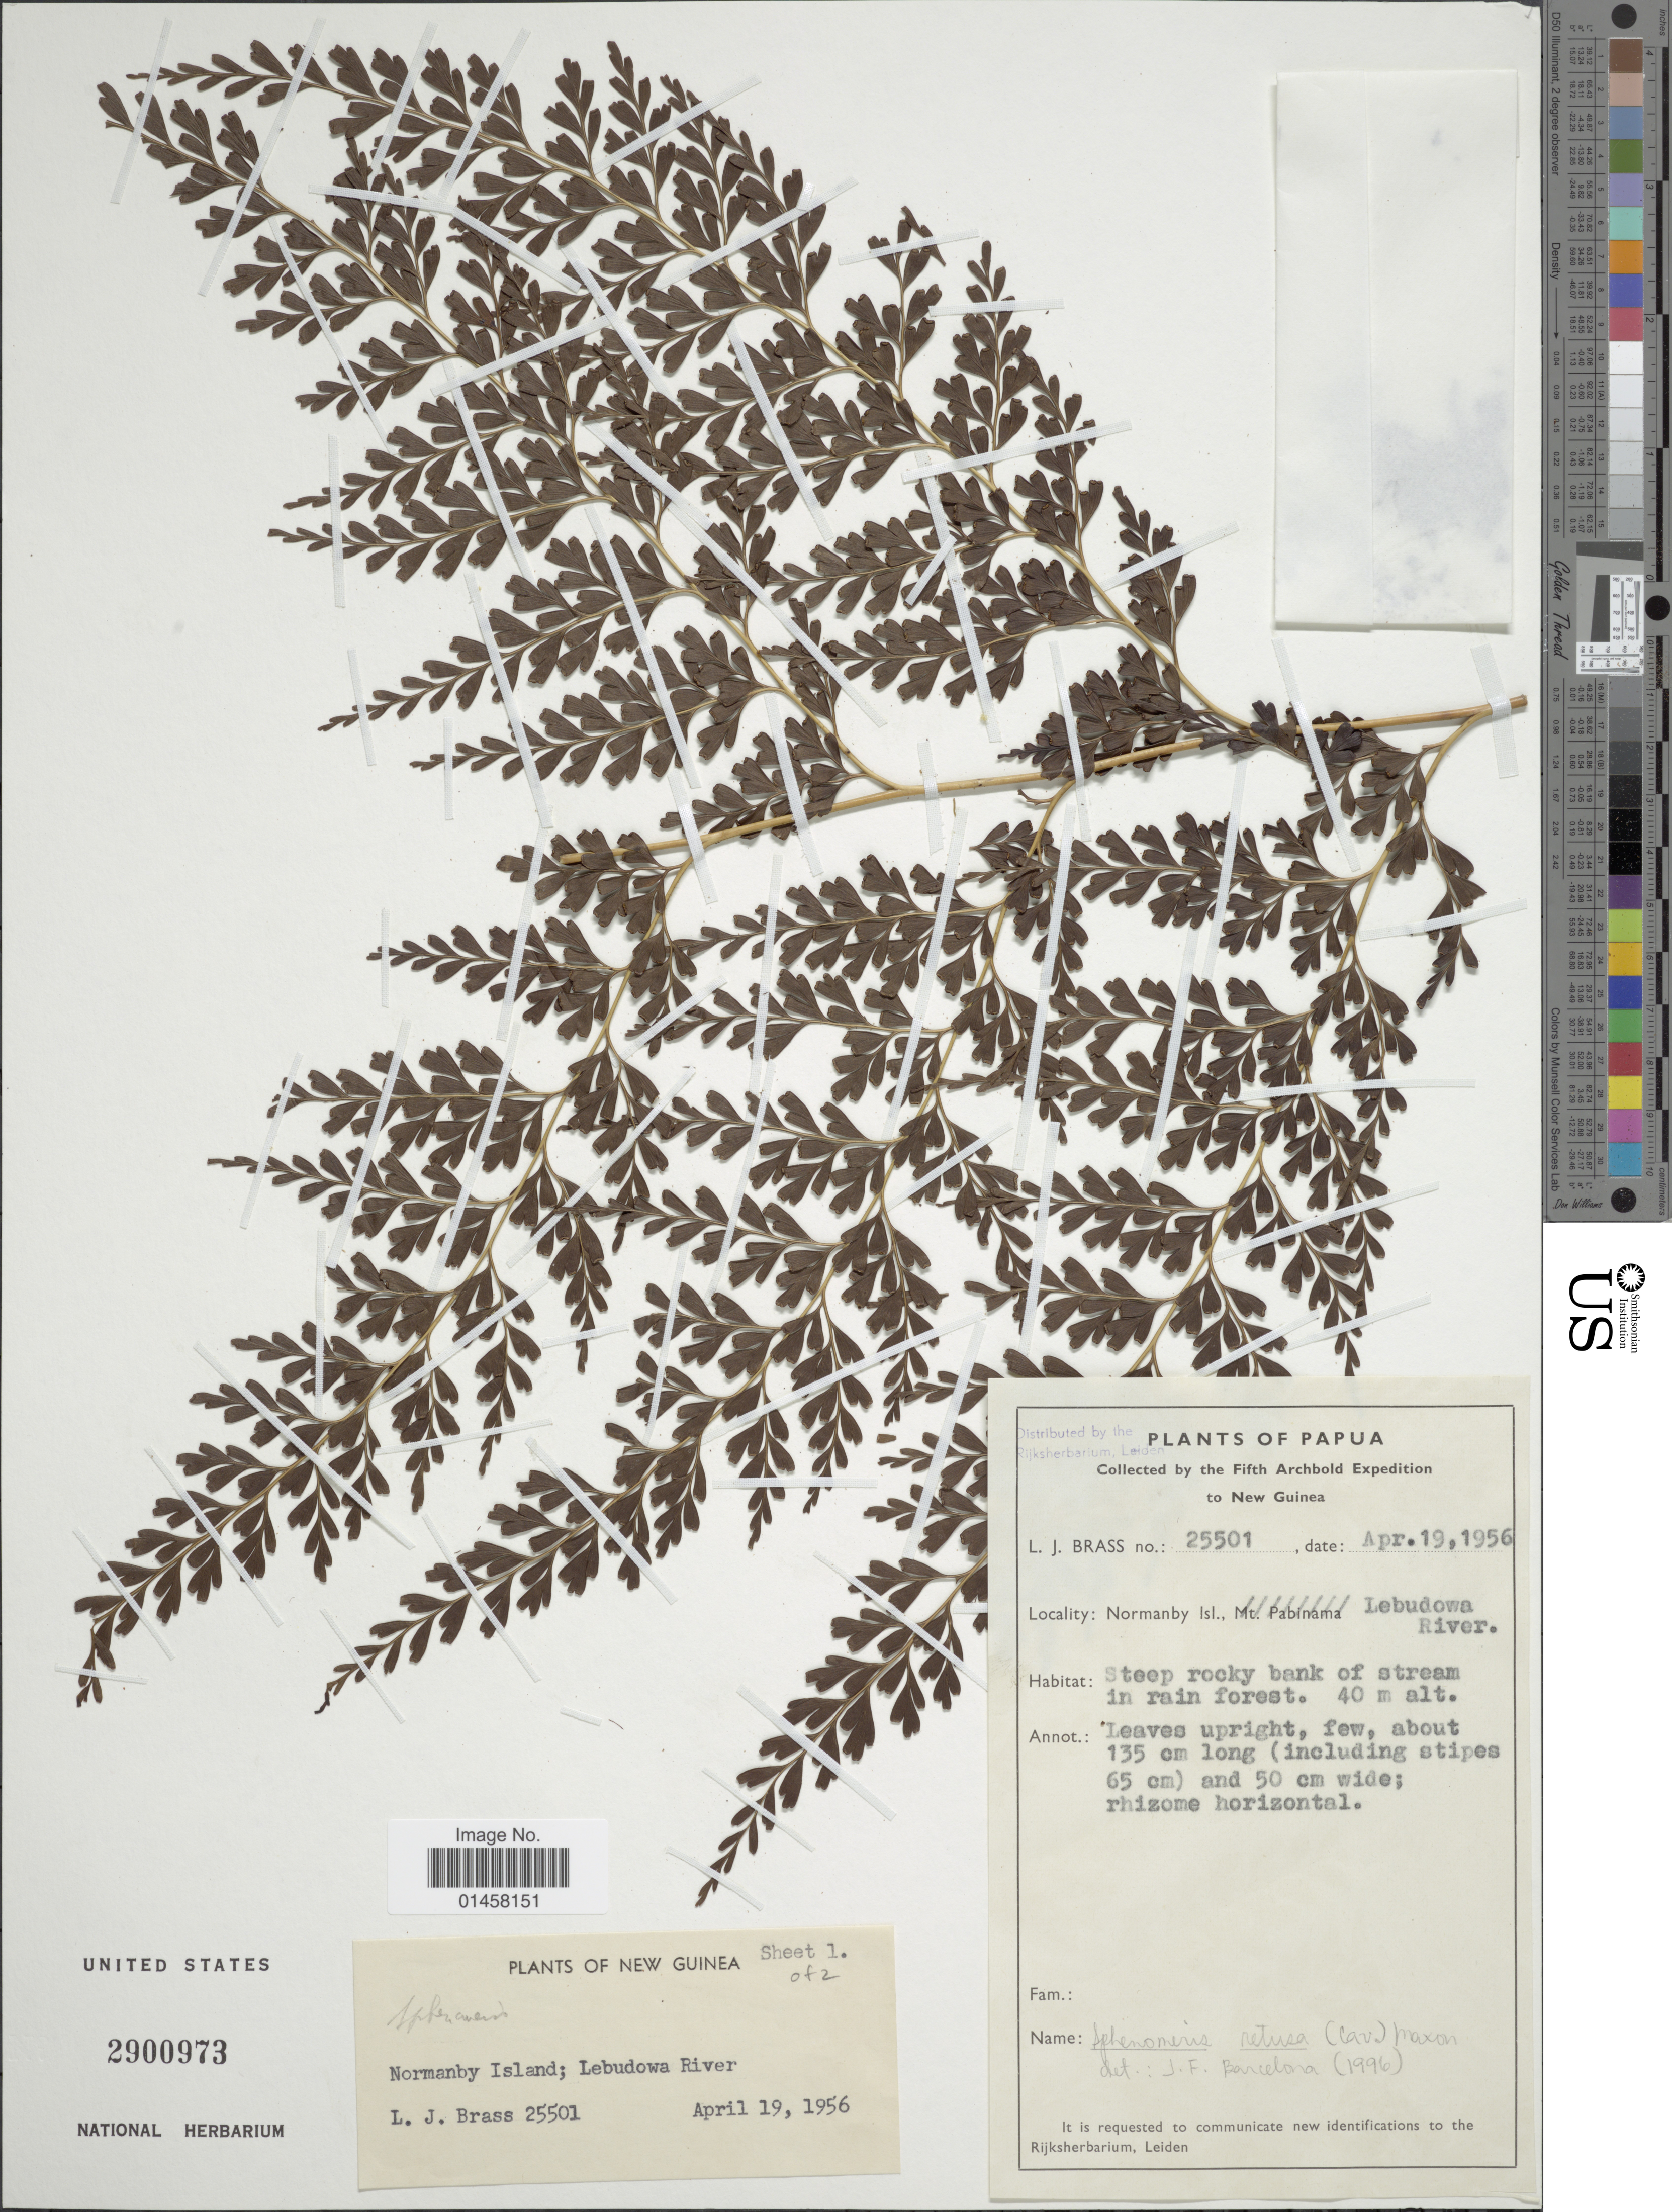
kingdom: Plantae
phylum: Tracheophyta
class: Polypodiopsida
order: Polypodiales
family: Lindsaeaceae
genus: Sphenomeris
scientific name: Sphenomeris retusa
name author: (Cav.) Maxim.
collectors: L. J. Brass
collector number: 25501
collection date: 1956-04-19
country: Papua New Guinea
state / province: Milne Bay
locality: Normanby Isl. Lebudowa River.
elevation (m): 40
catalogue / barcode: US 2900973